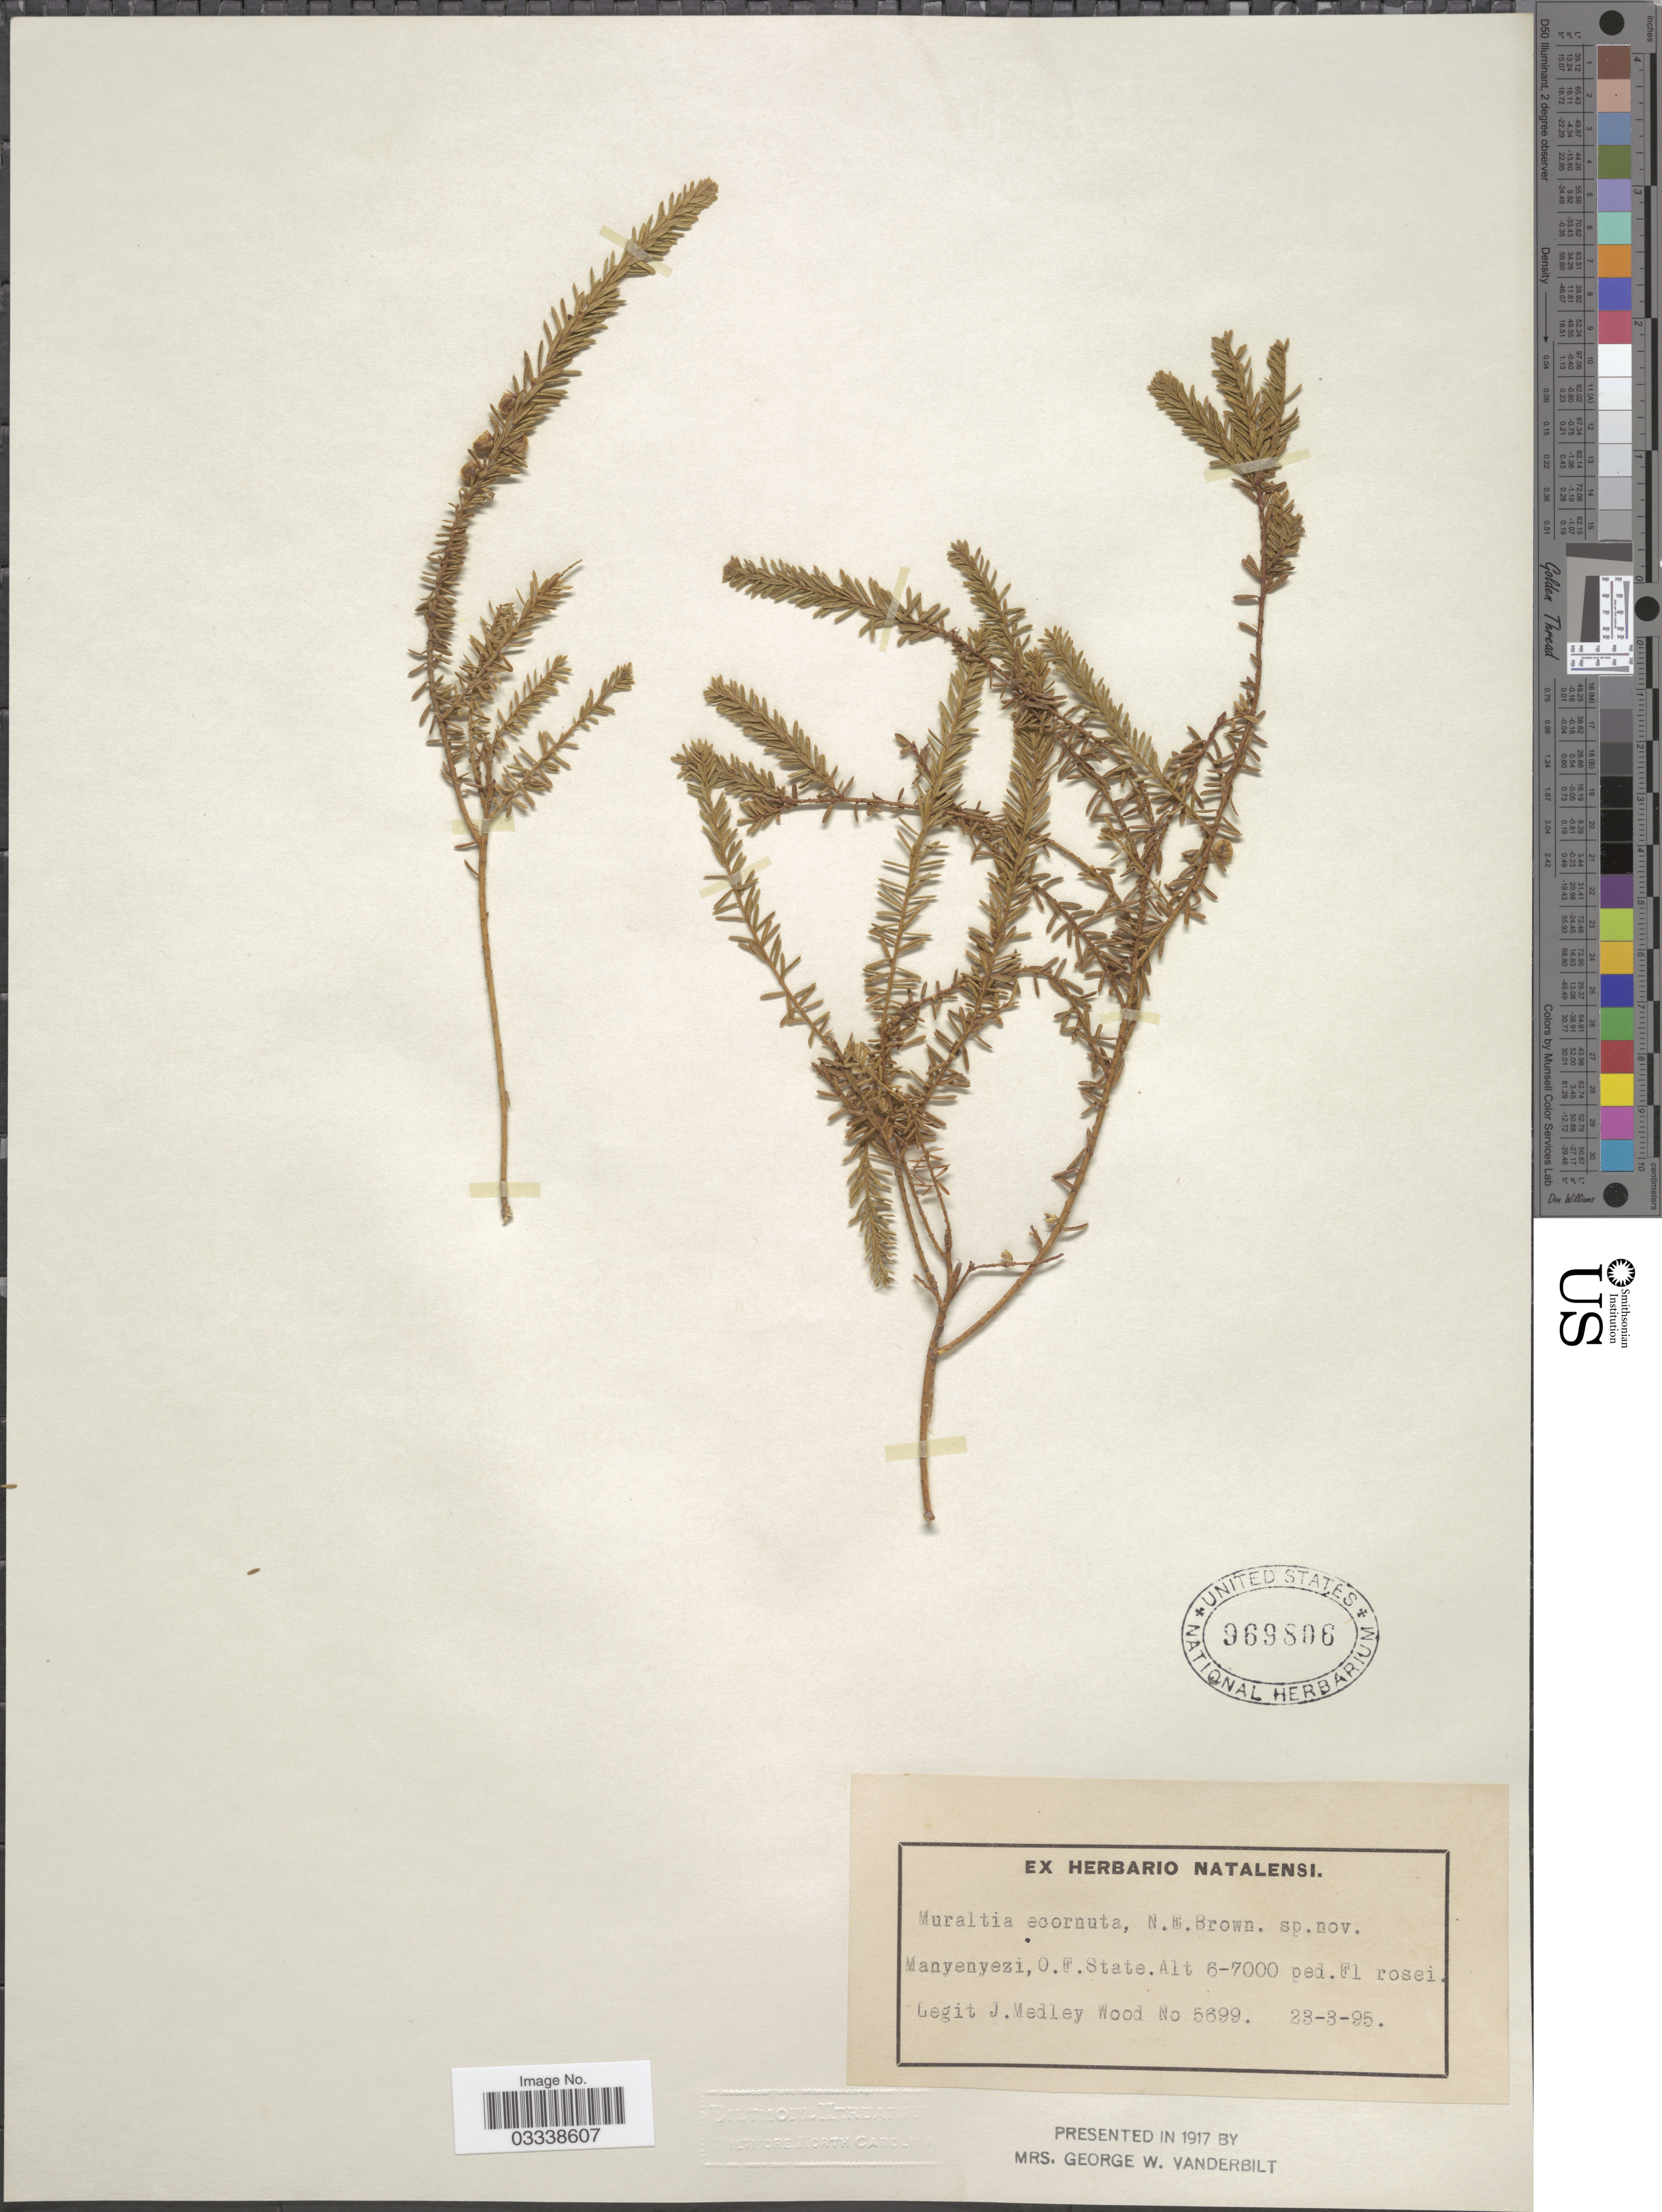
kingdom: Plantae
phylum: Tracheophyta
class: Magnoliopsida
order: Fabales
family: Polygalaceae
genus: Muraltia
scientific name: Muraltia ecornuta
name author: N.E. Br.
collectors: J. Medley Wood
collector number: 5699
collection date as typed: Transcribed d/m/y: 23/3/95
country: South Africa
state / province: KwaZulu-Natal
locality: Manyenyezi, O.F. State.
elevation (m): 1829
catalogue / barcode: US 969806